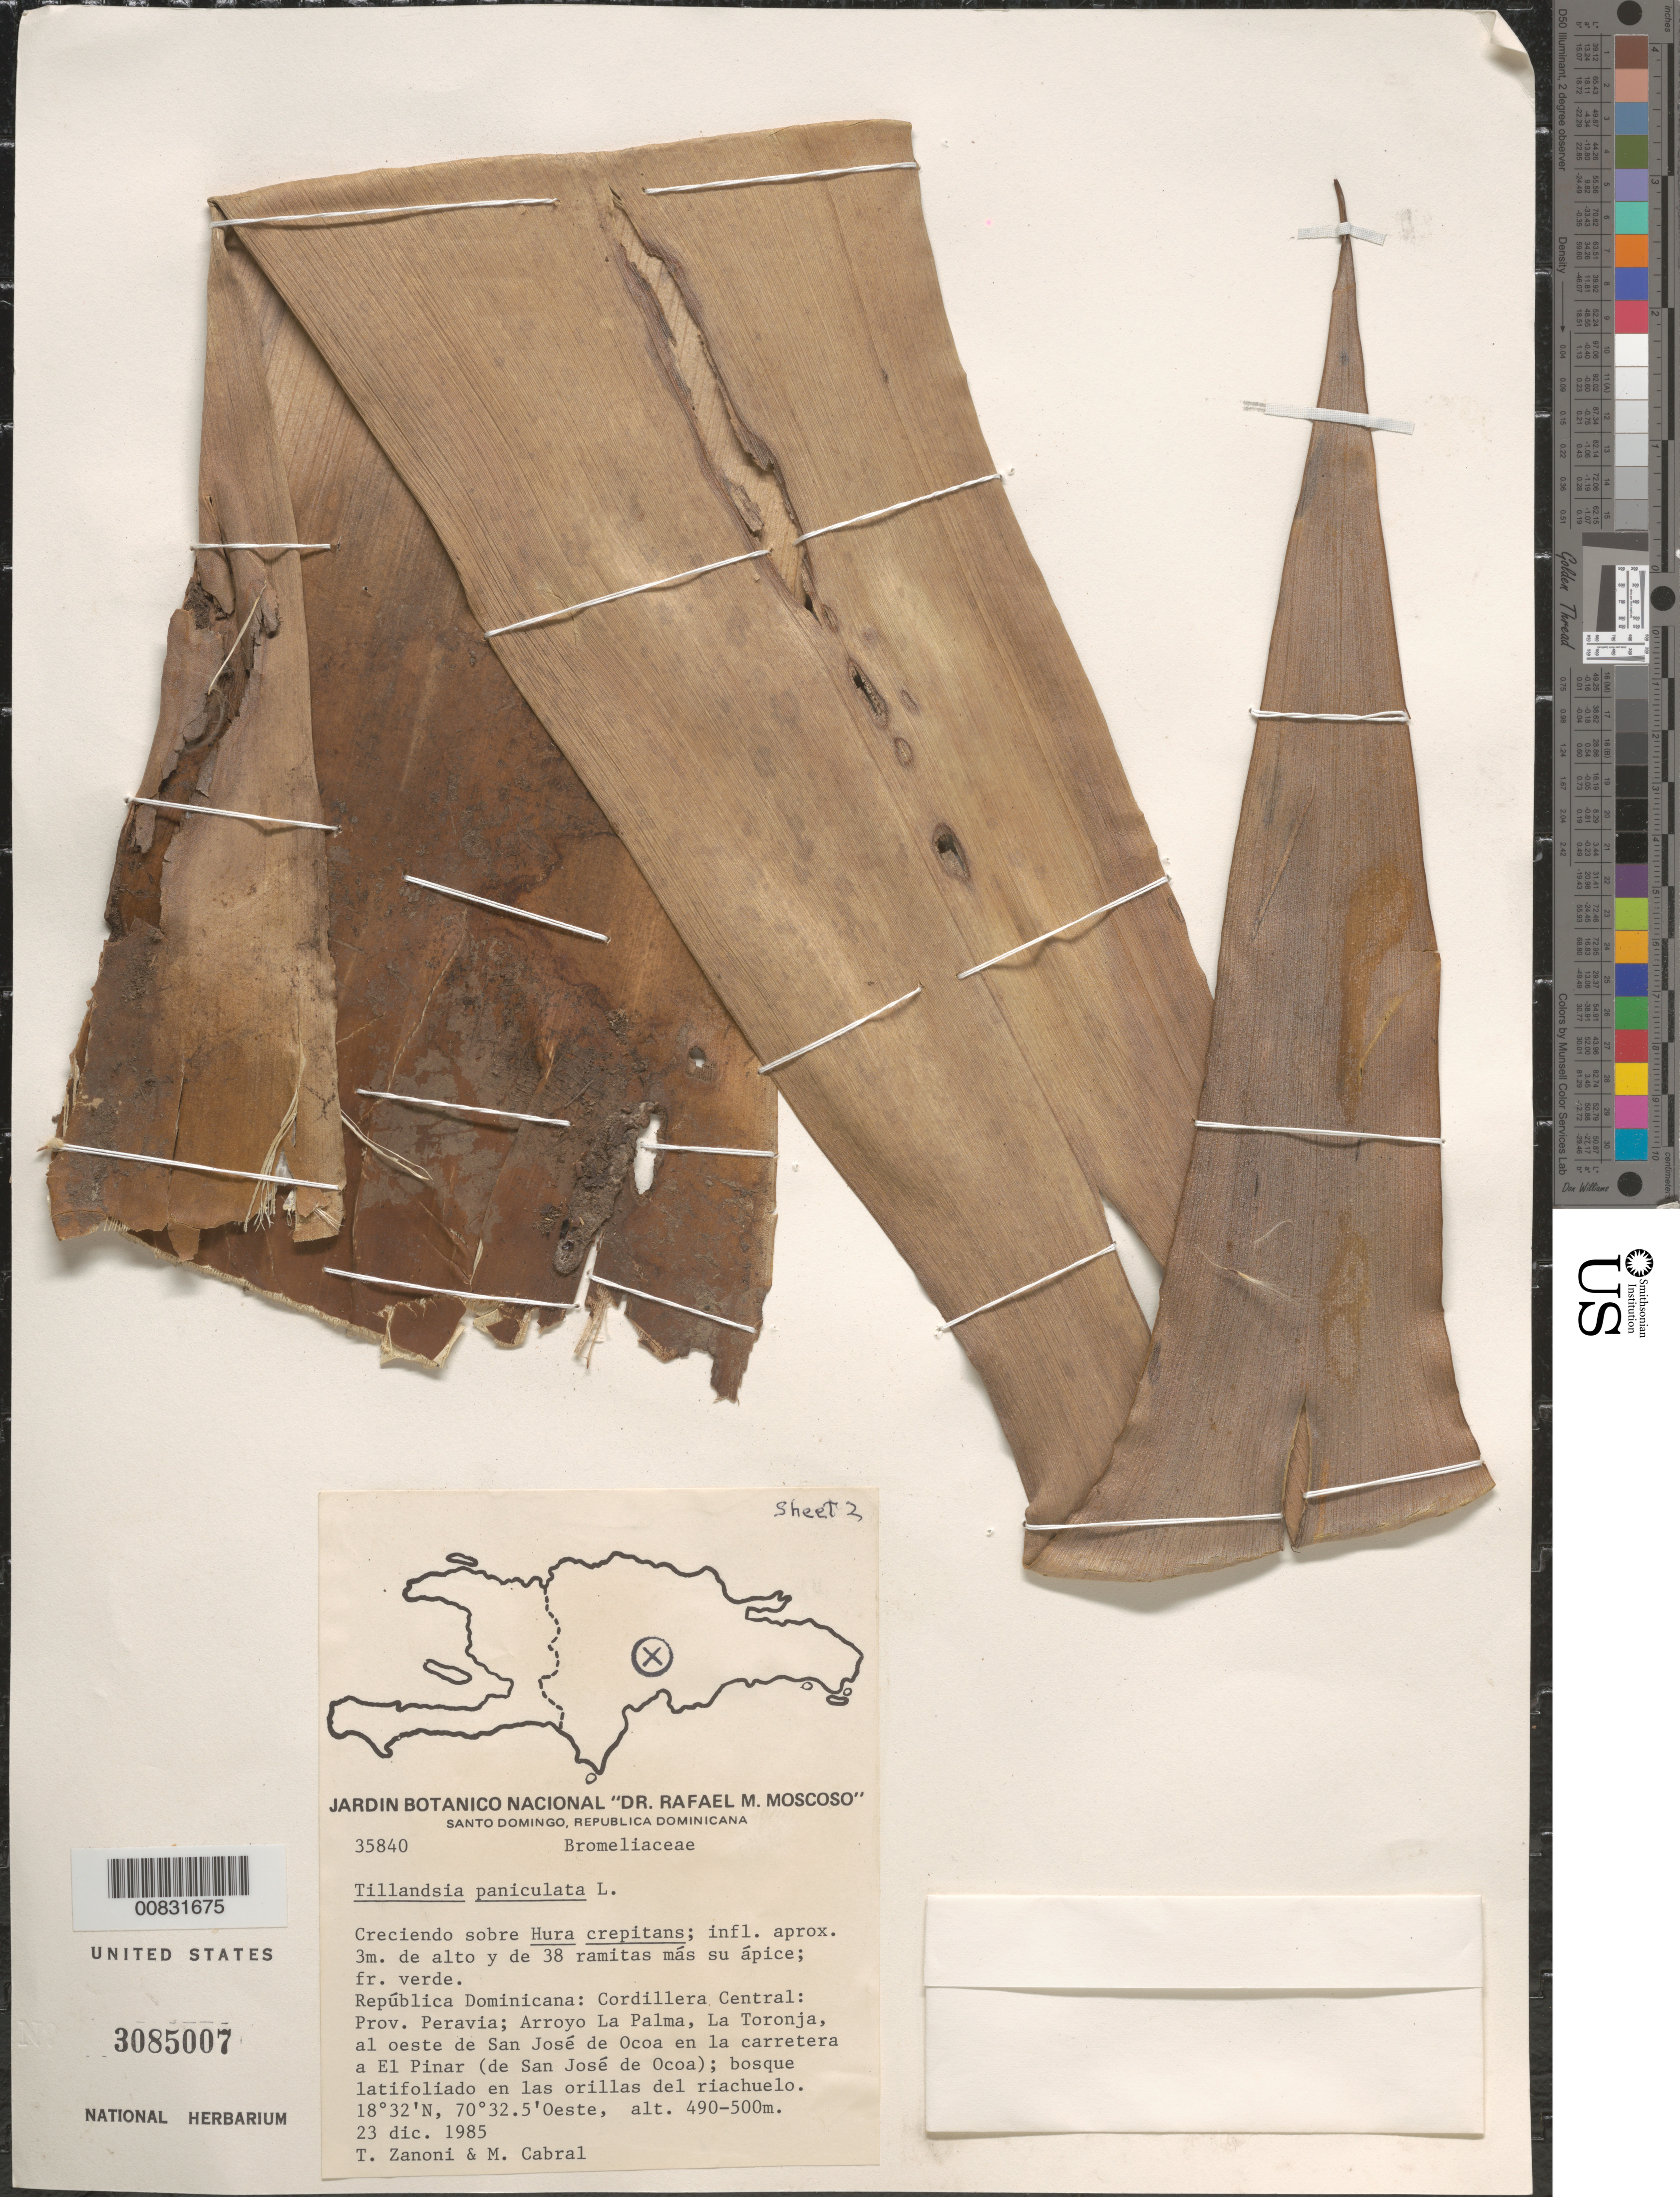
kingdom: Plantae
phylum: Tracheophyta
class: Liliopsida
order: Poales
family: Bromeliaceae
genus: Tillandsia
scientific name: Tillandsia paniculata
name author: (L.) L.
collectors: T. A. Zanoni & M. Cabral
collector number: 35840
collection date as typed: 23 Dec 1985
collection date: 1985-12-23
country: Dominican Republic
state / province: Peravia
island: Hispaniola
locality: Cordillera Central: Arroyo La Palma, La Toronja, al oeste de San José de Ocoa en la carretera a El Pinar (de San José de Ocoa).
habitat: Creciendo sobre Hura crepitans. Bosque latifoliado en las orillas del riachuelo.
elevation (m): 490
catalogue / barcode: US 3085007